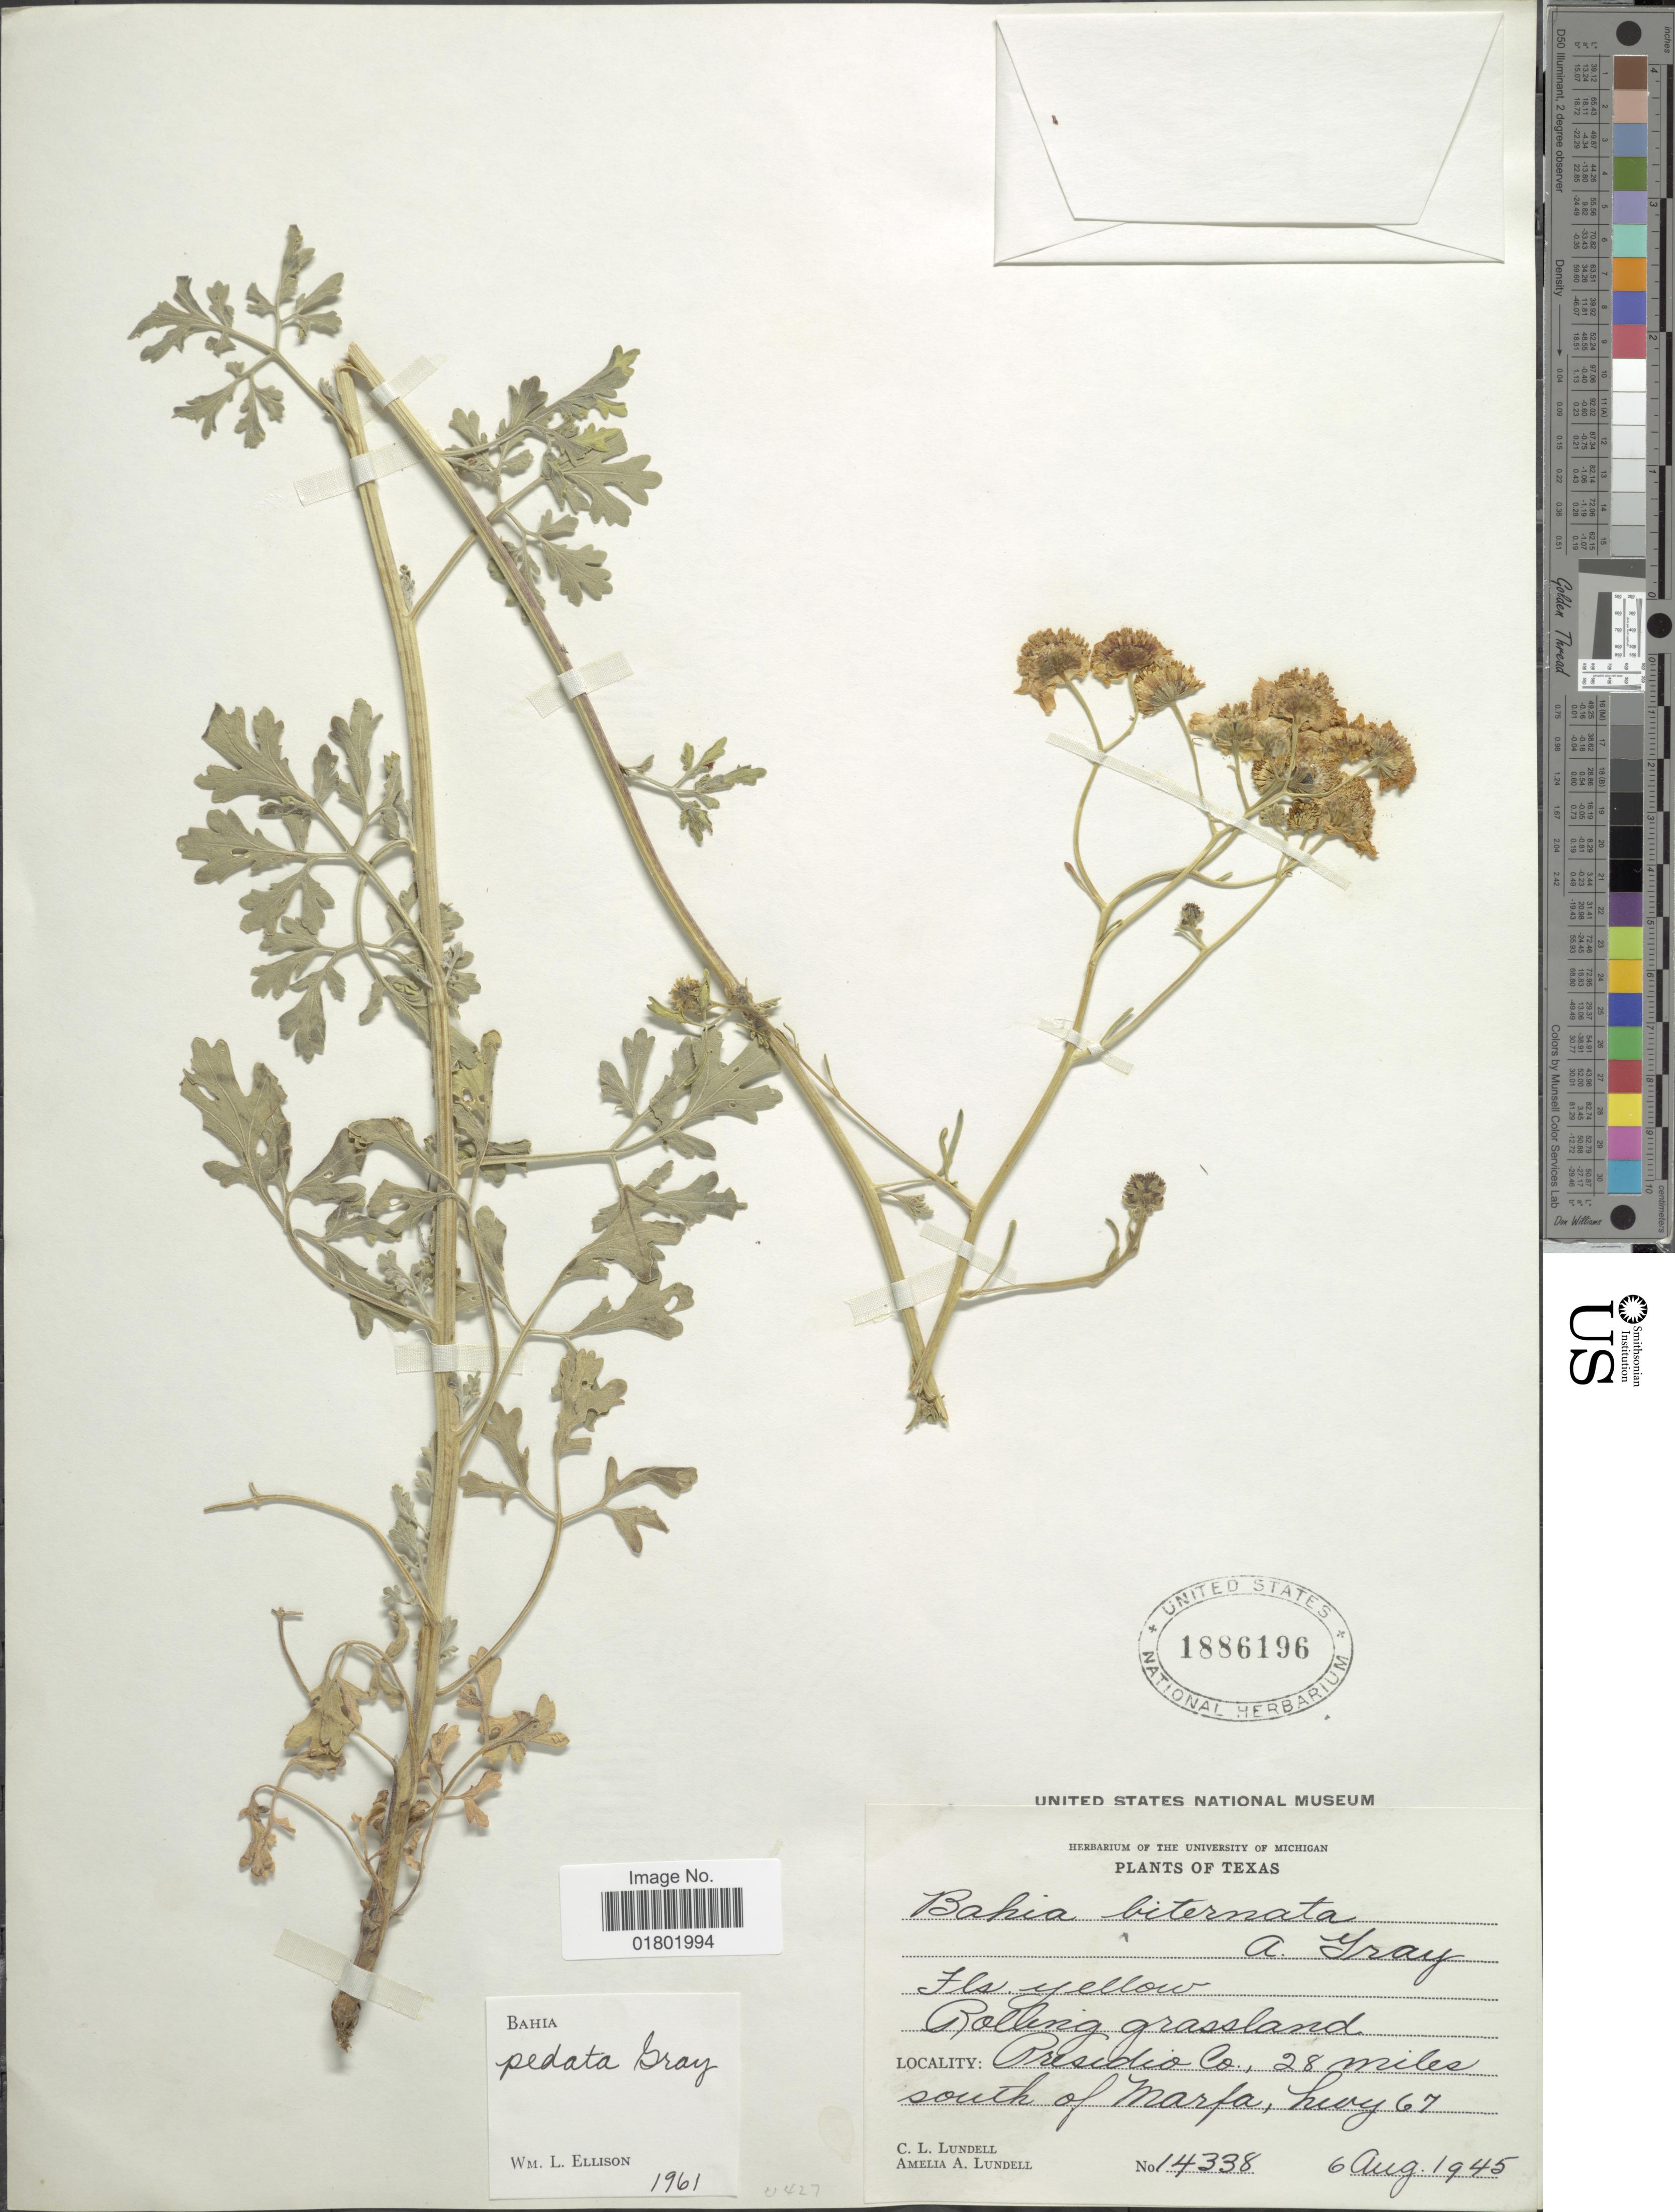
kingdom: Plantae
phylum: Tracheophyta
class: Magnoliopsida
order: Asterales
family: Asteraceae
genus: Bahia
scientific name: Bahia pedata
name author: A. Gray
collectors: C. L. Lundell & A. A. Lundell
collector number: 14338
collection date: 1945-08-06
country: United States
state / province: Texas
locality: Presidio Co., 28 miles south of Marfa, hwy 67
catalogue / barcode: US 1886196